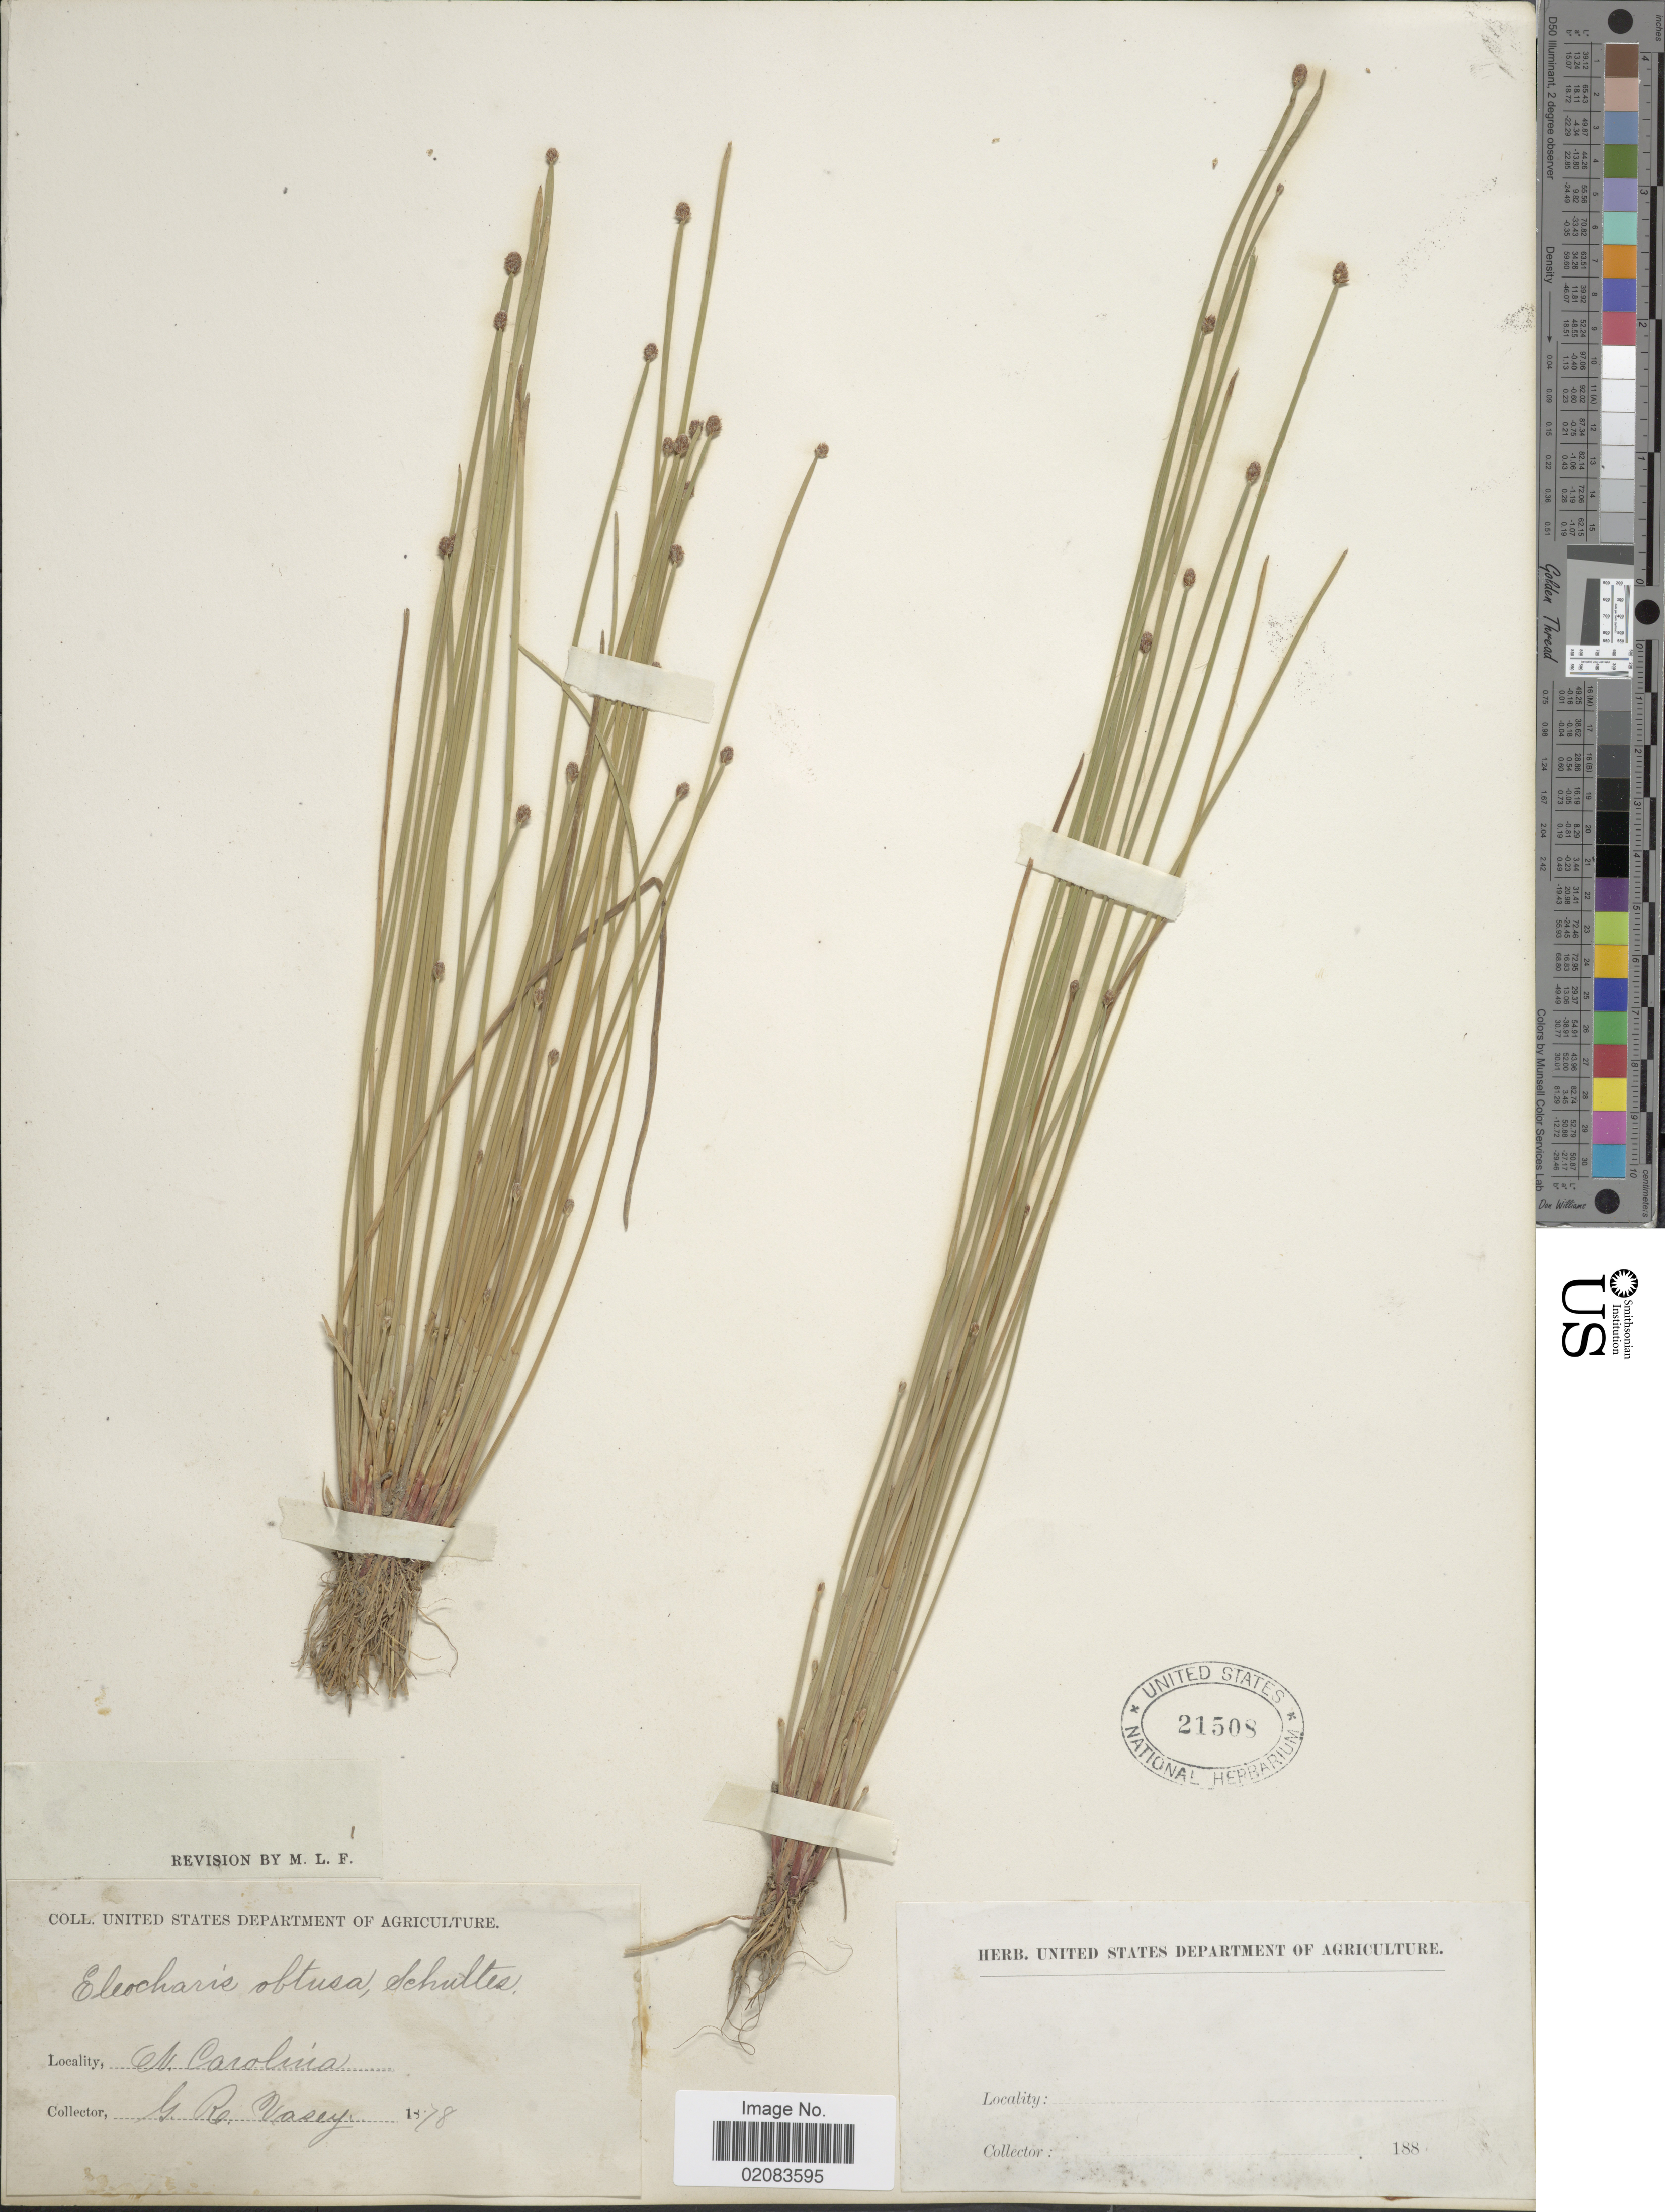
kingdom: Plantae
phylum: Tracheophyta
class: Liliopsida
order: Poales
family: Cyperaceae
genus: Eleocharis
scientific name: Eleocharis obtusa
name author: (Willd.) Schult.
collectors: G. R. Vasey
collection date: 1878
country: United States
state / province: North Carolina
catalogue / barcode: US 21508